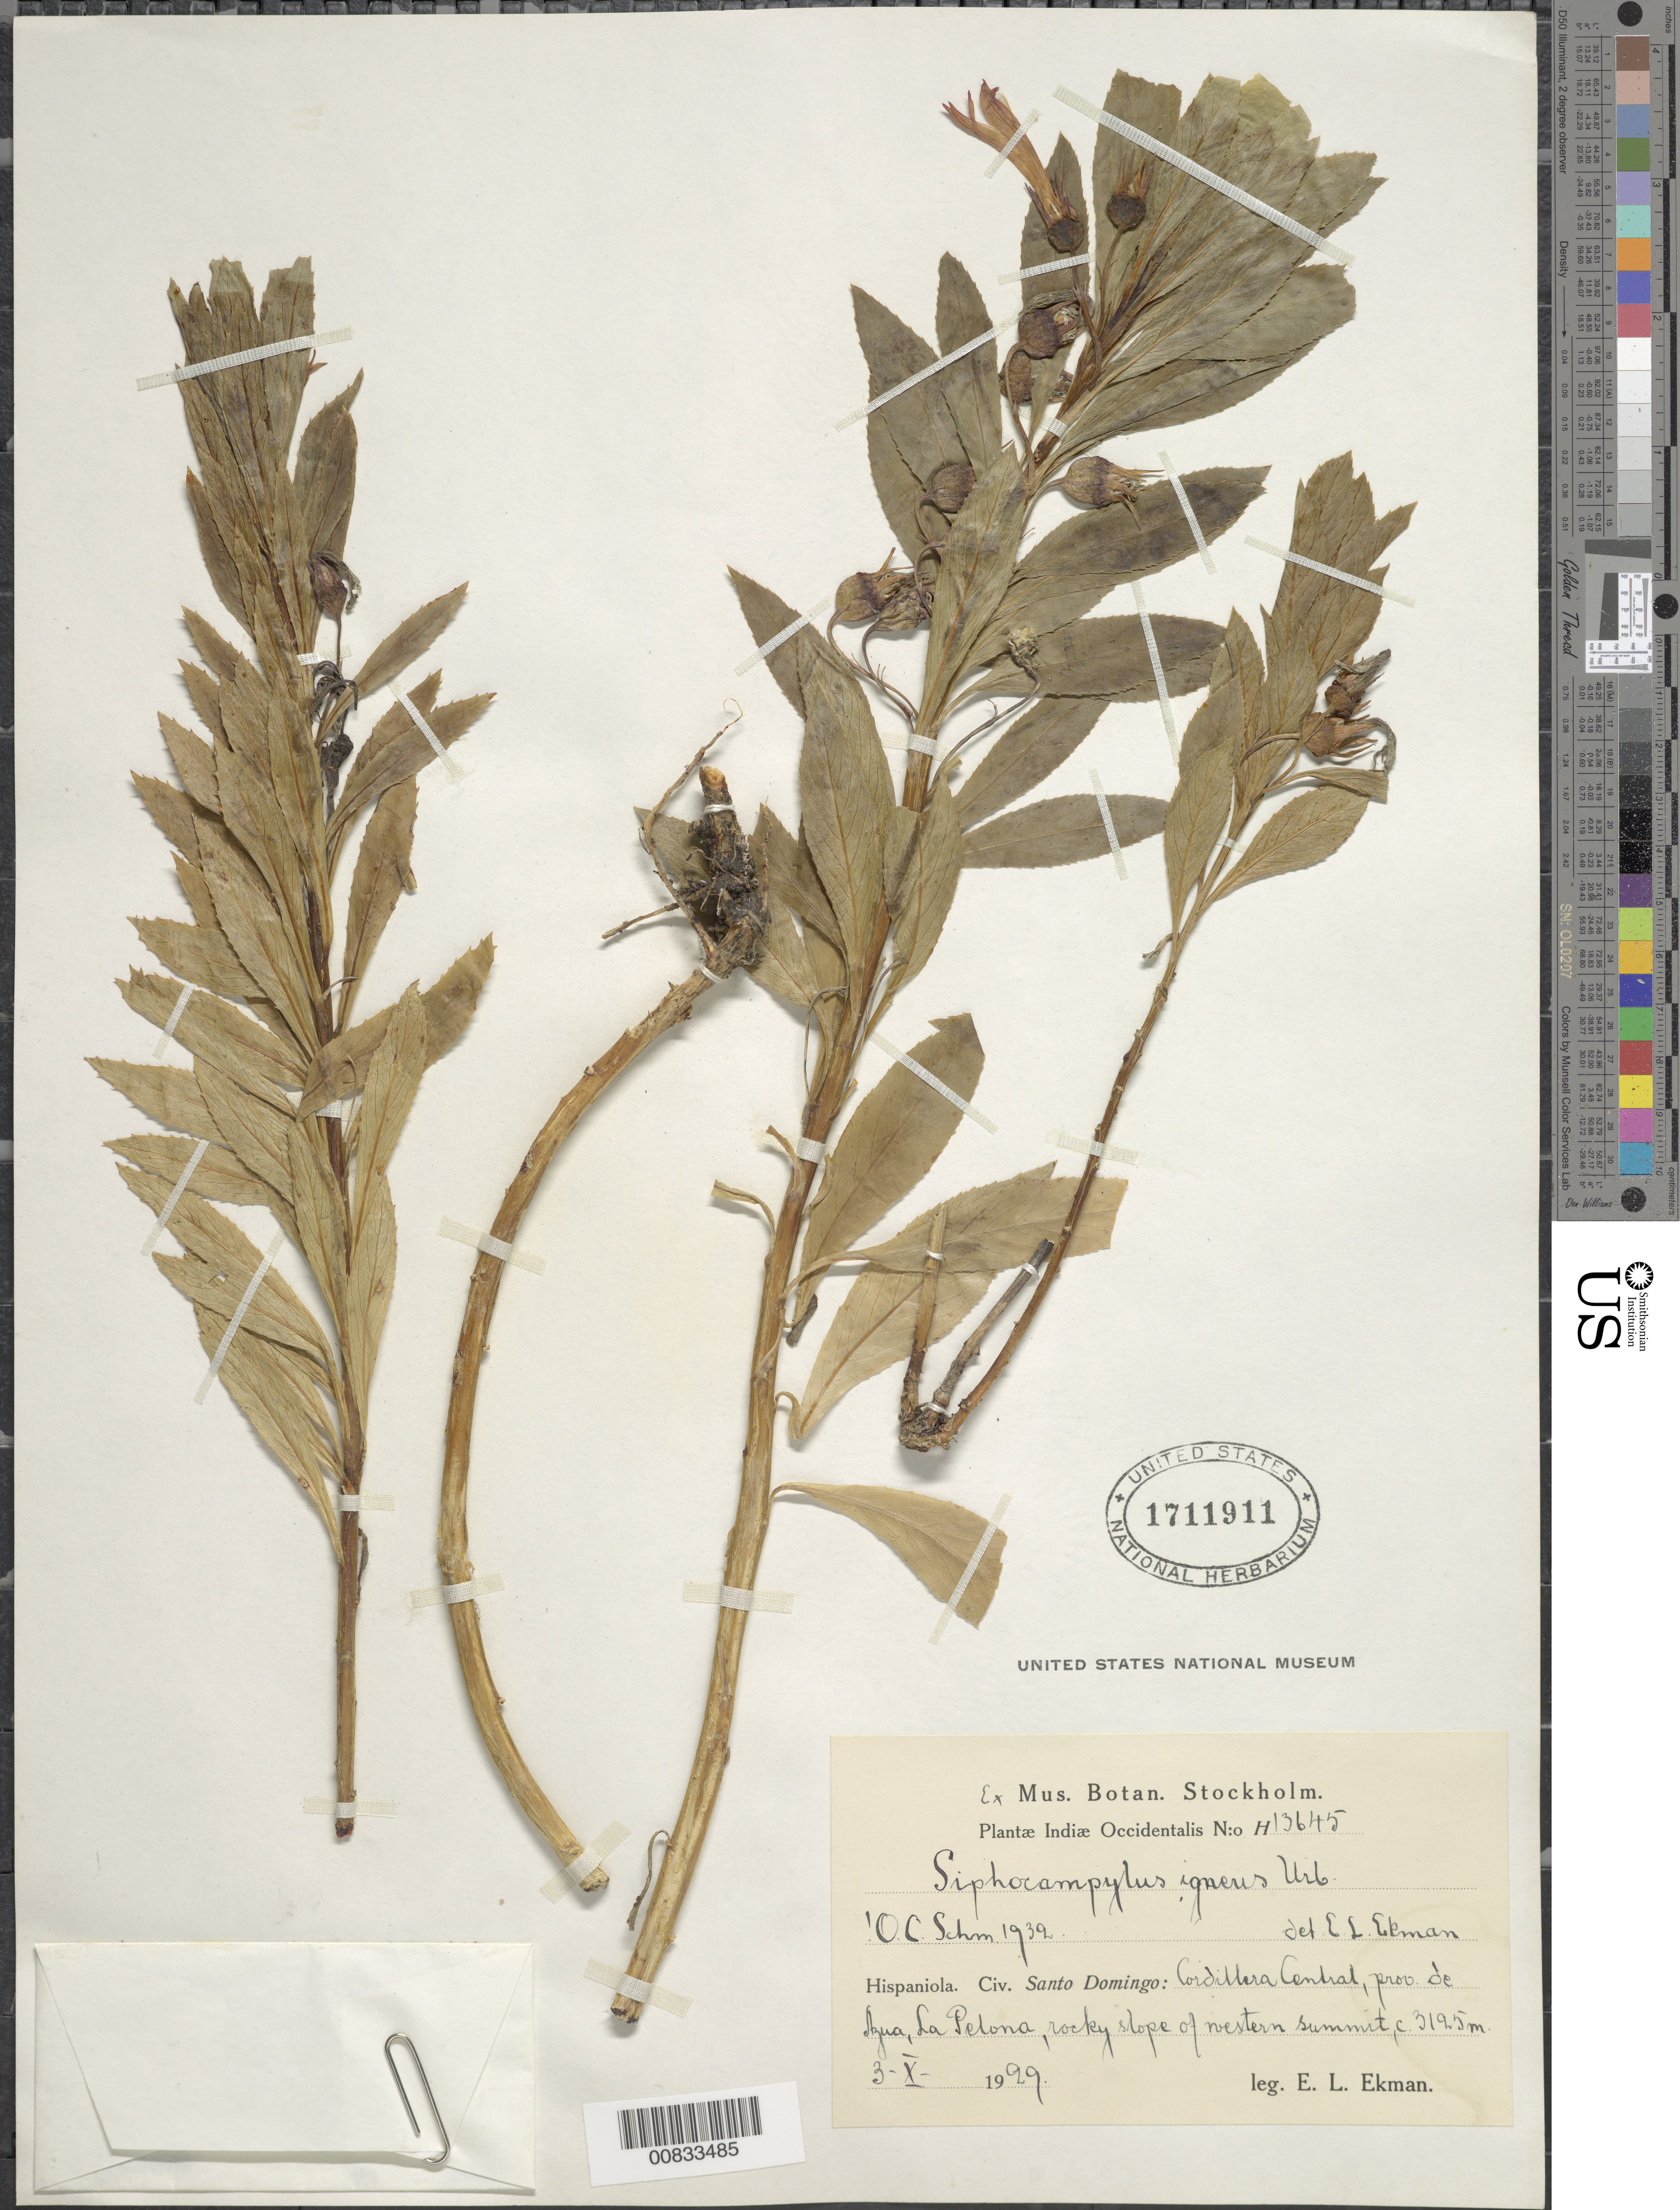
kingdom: Plantae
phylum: Tracheophyta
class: Magnoliopsida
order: Asterales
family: Campanulaceae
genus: Siphocampylus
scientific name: Siphocampylus igneus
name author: Urb.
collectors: E. L. Ekman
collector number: H 13645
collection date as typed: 03 Oct 1929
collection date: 1929-10-03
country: Dominican Republic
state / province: Azua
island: Hispaniola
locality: Cordillera Central, Le Pelona, western summit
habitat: Rocky slope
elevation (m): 3125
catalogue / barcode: US 1711911